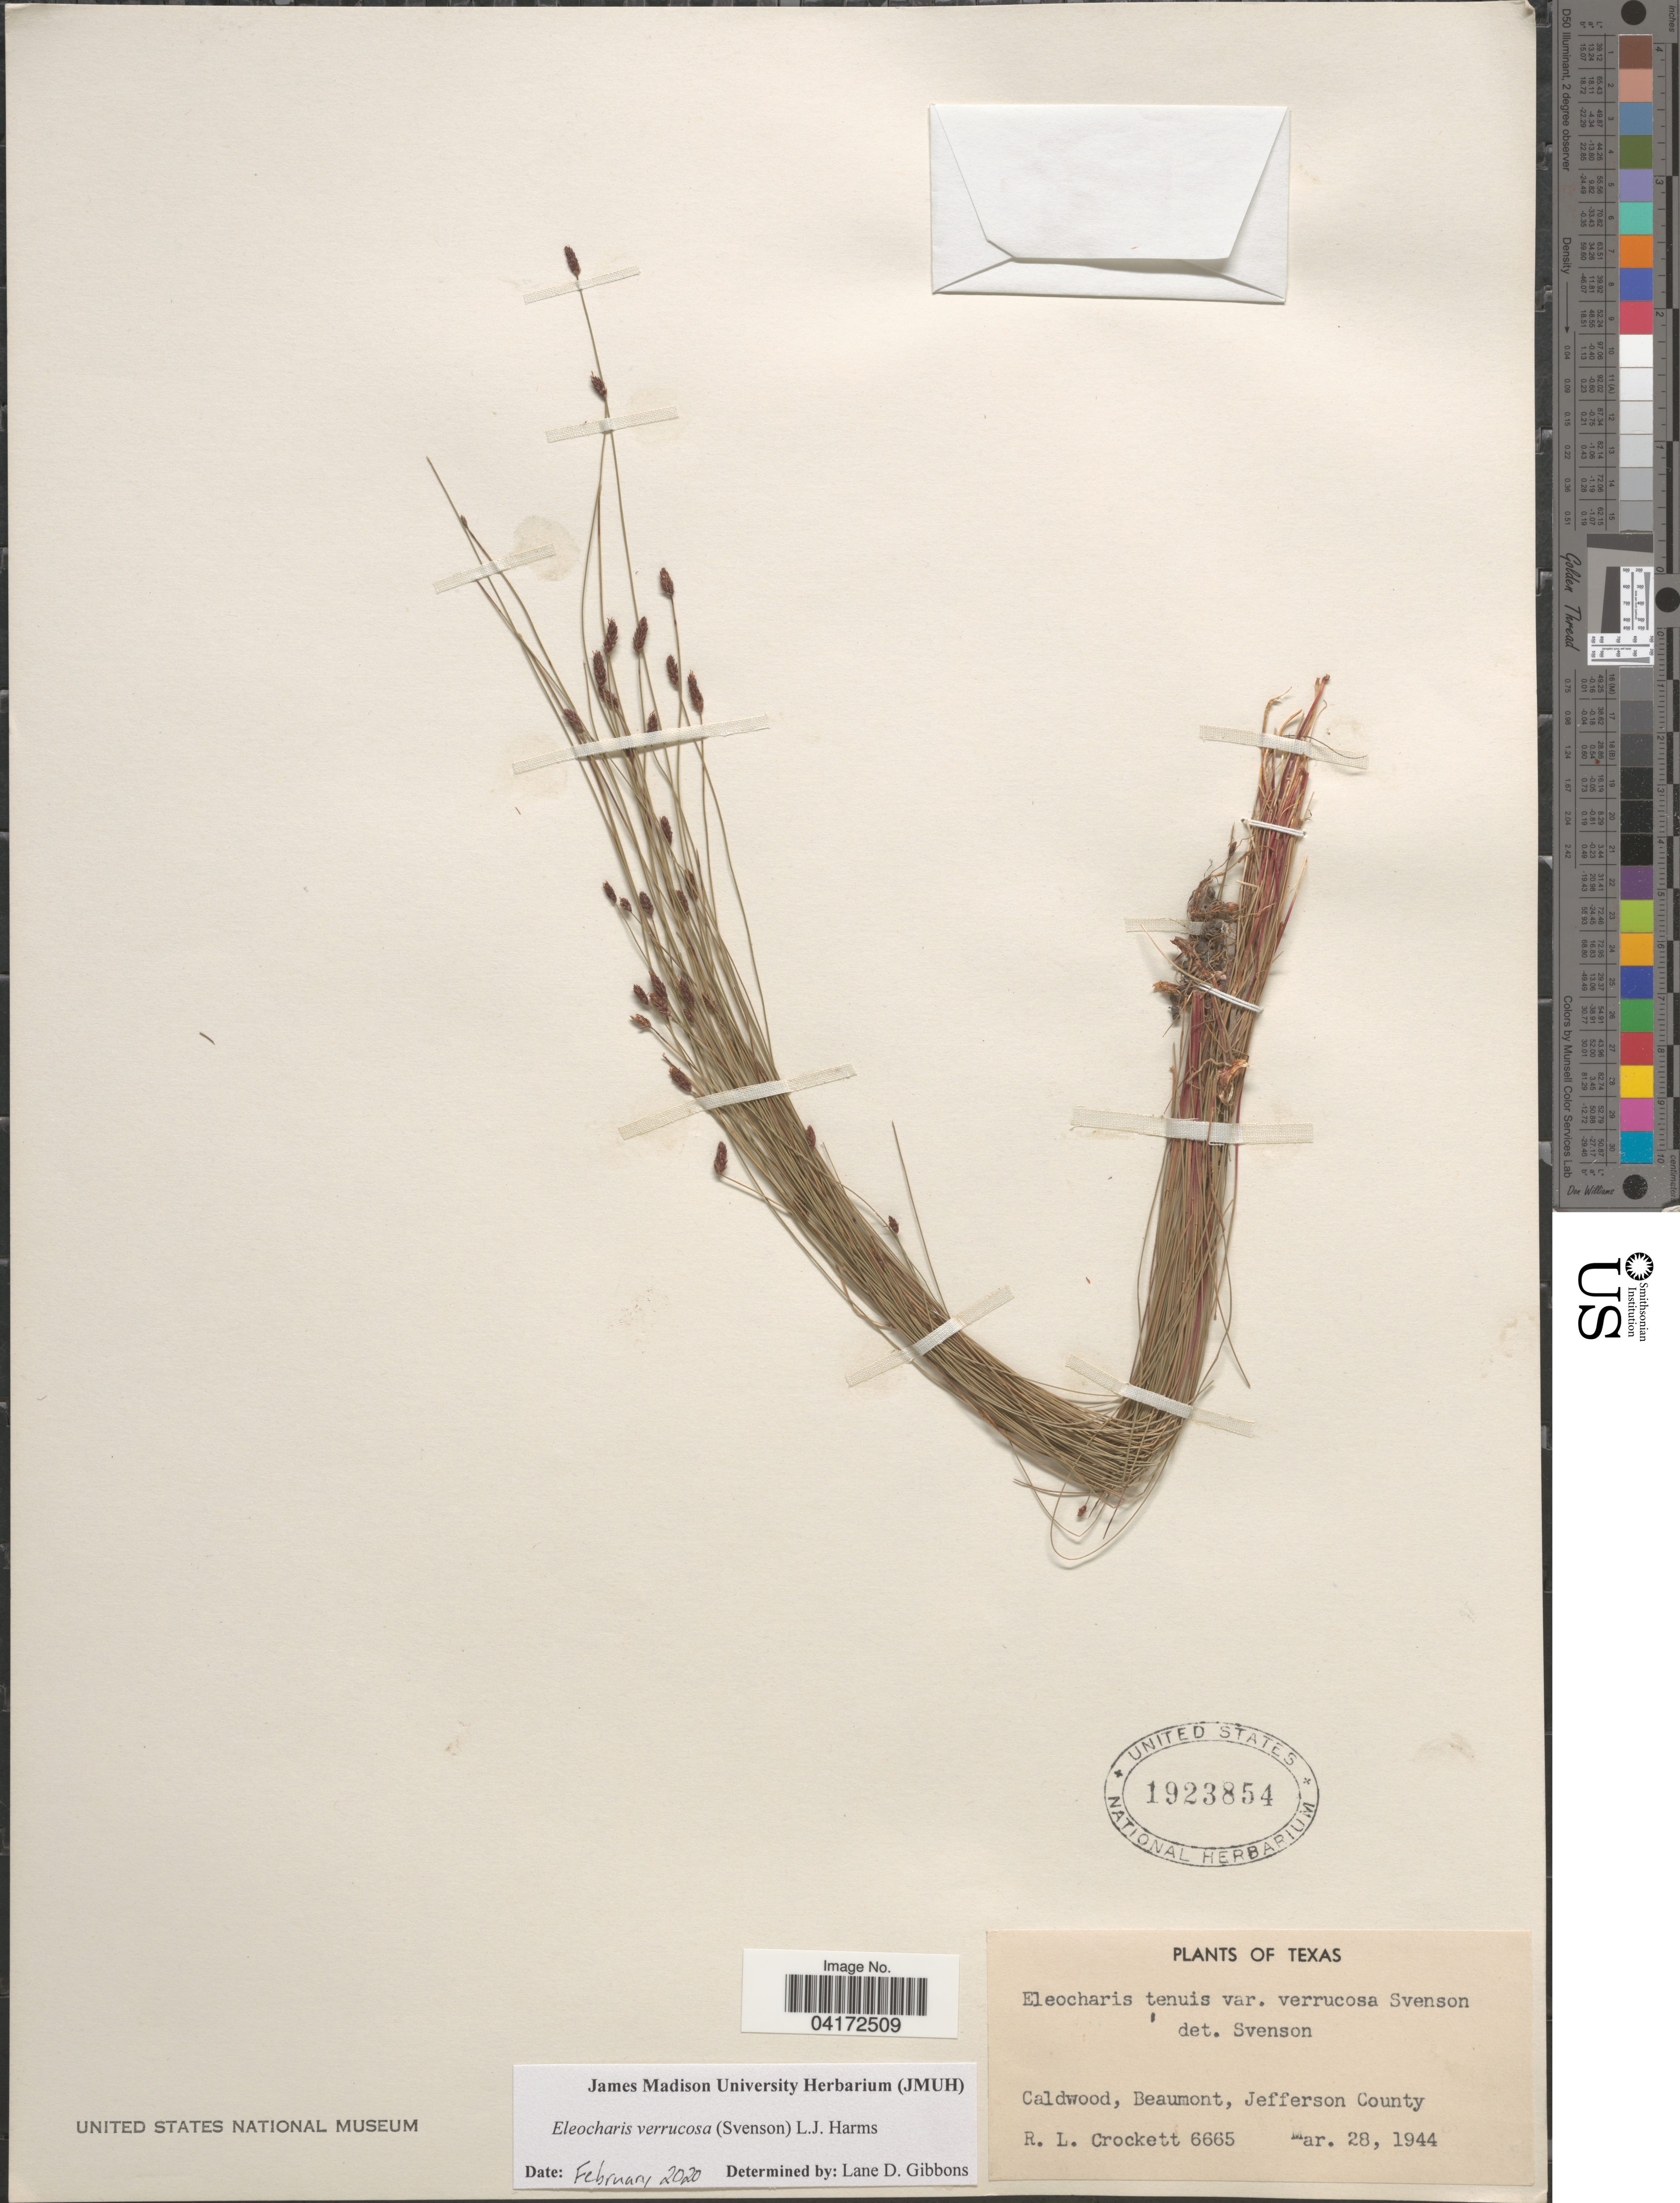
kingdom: Plantae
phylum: Tracheophyta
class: Liliopsida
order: Poales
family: Cyperaceae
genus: Eleocharis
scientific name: Eleocharis verrucosa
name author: (Svenson) L. J. Harms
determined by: Gibbons, Lane D.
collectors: R. Crockett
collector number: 6665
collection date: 1944-03-28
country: United States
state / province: Texas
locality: Caldwood, Beaumont, Jefferson County.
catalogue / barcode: US 1923854